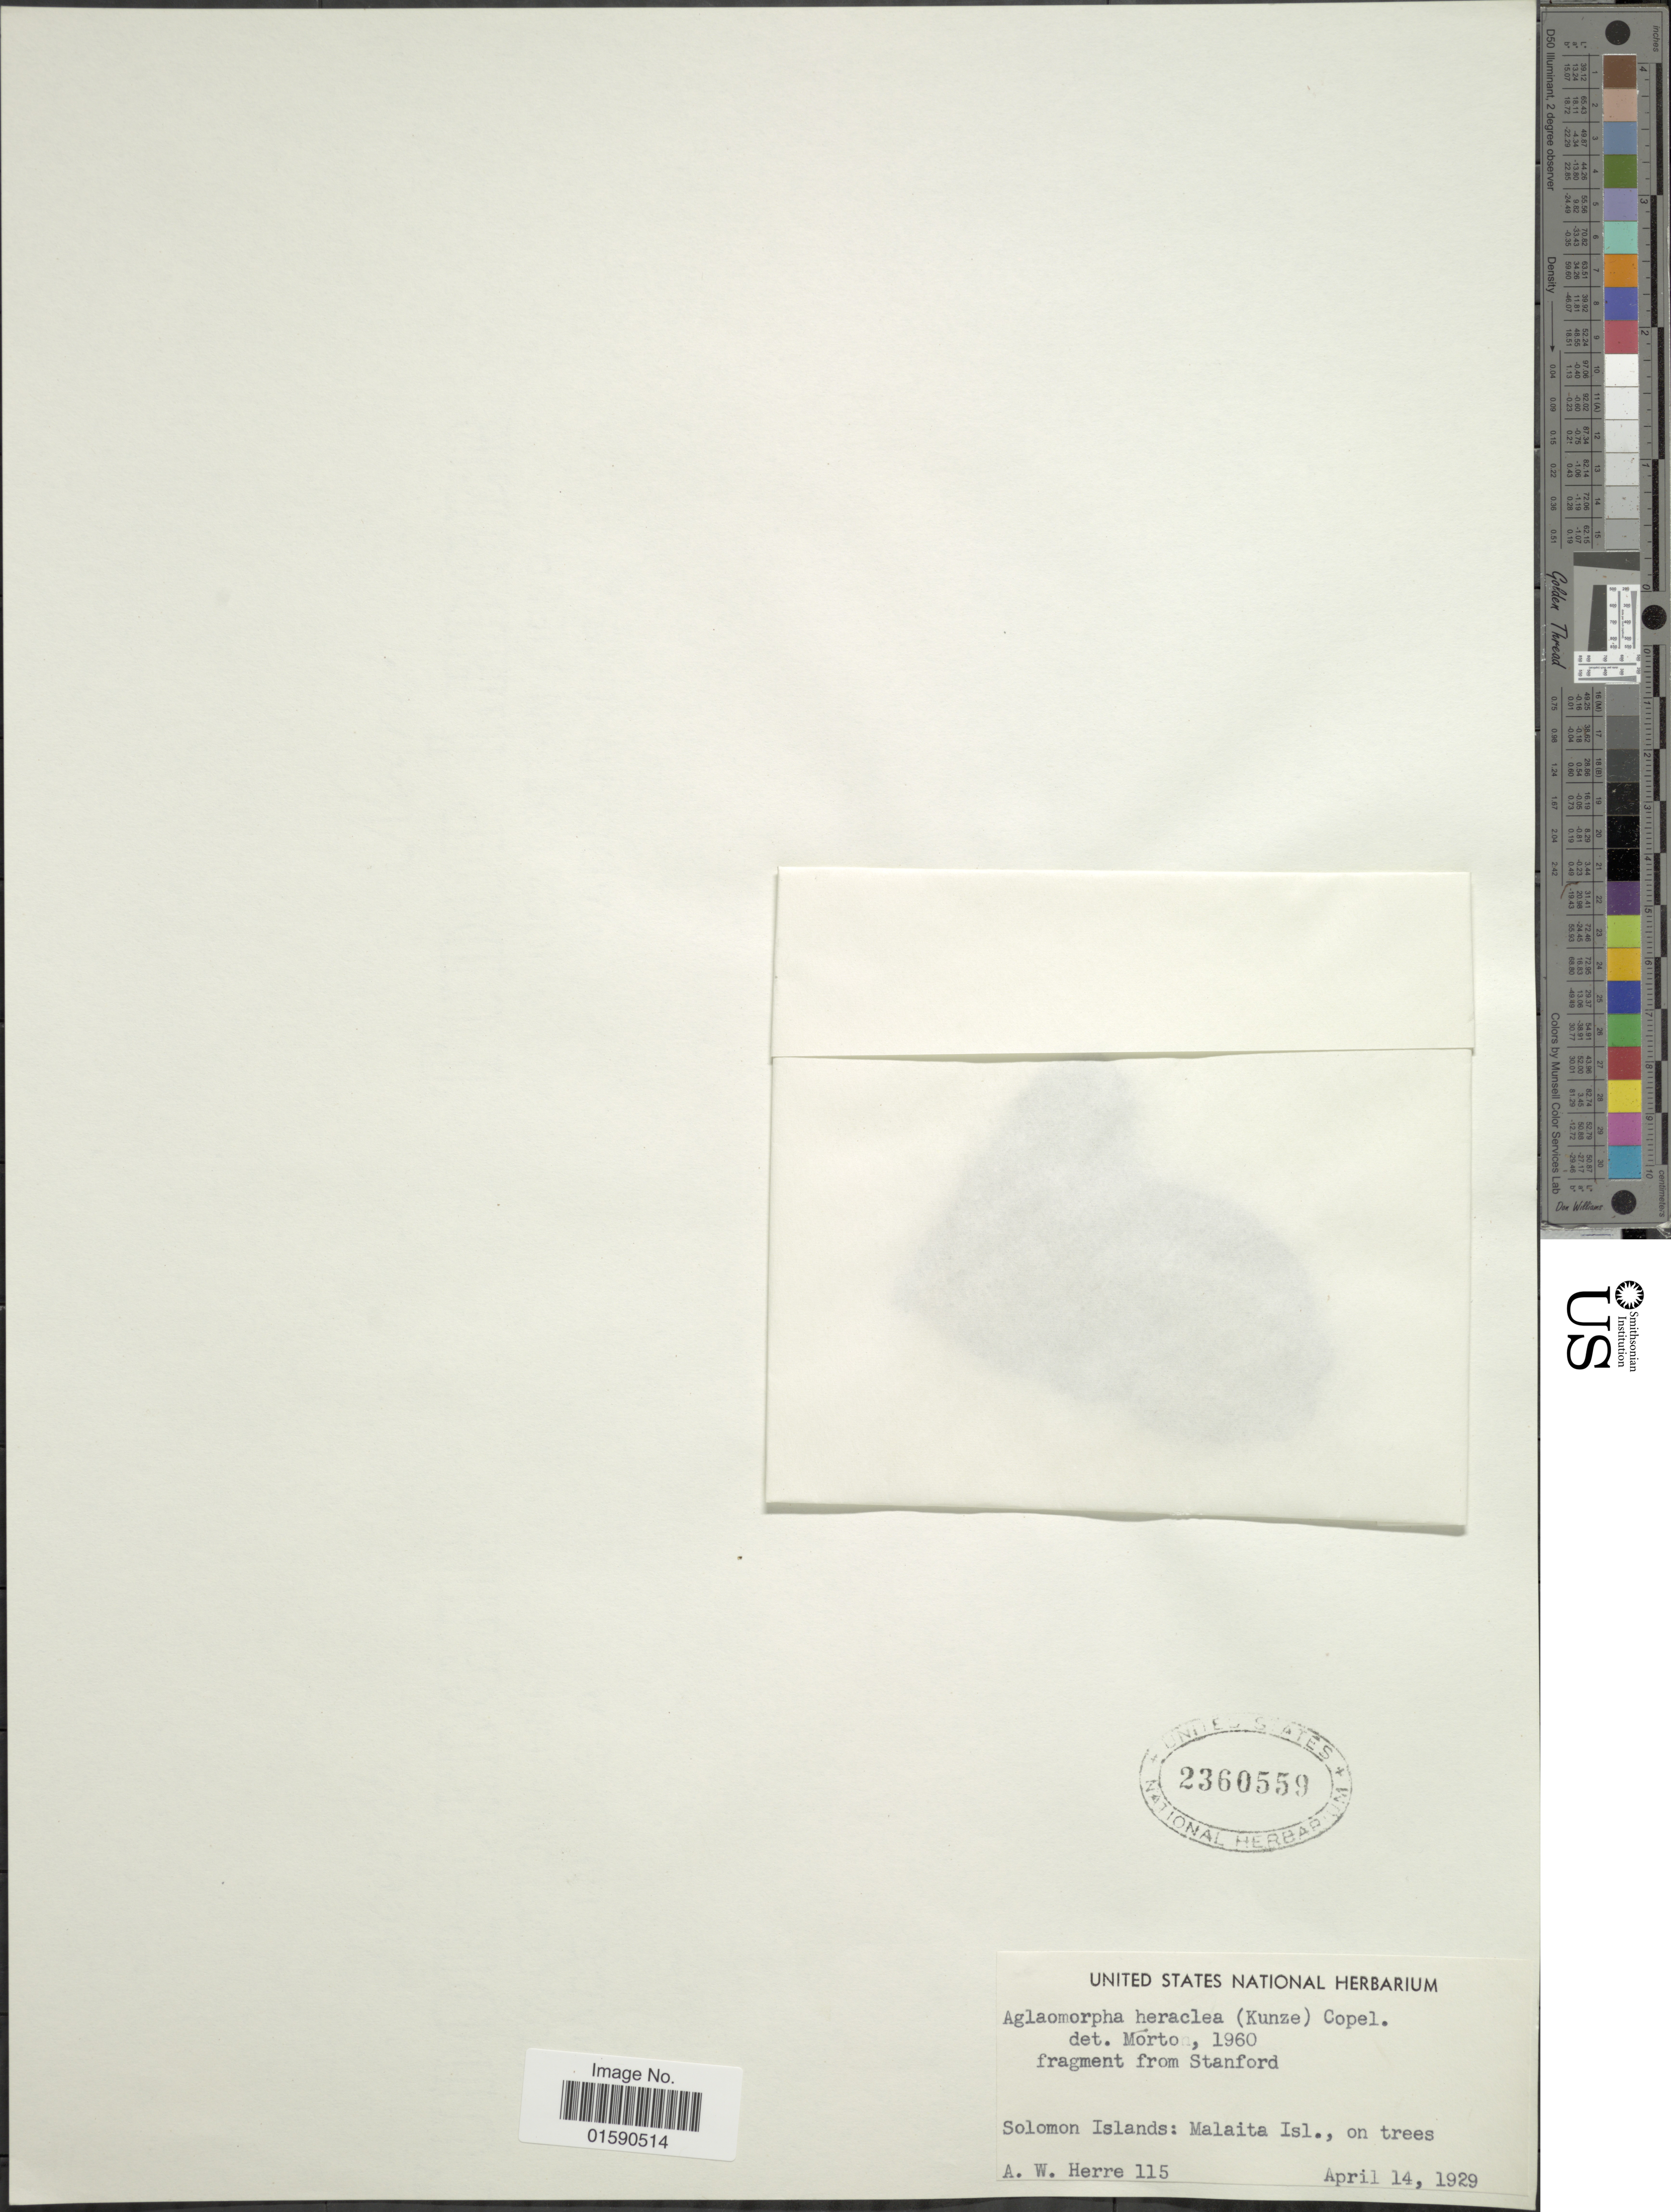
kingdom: Plantae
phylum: Tracheophyta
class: Polypodiopsida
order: Polypodiales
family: Polypodiaceae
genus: Aglaomorpha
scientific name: Aglaomorpha heraclea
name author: (Kunze) Copel.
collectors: A. W. Herre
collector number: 115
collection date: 1929-04-14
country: Solomon Islands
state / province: Solomon Islands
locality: Solomon Islands: Malaita Isl.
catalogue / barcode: US 2350559